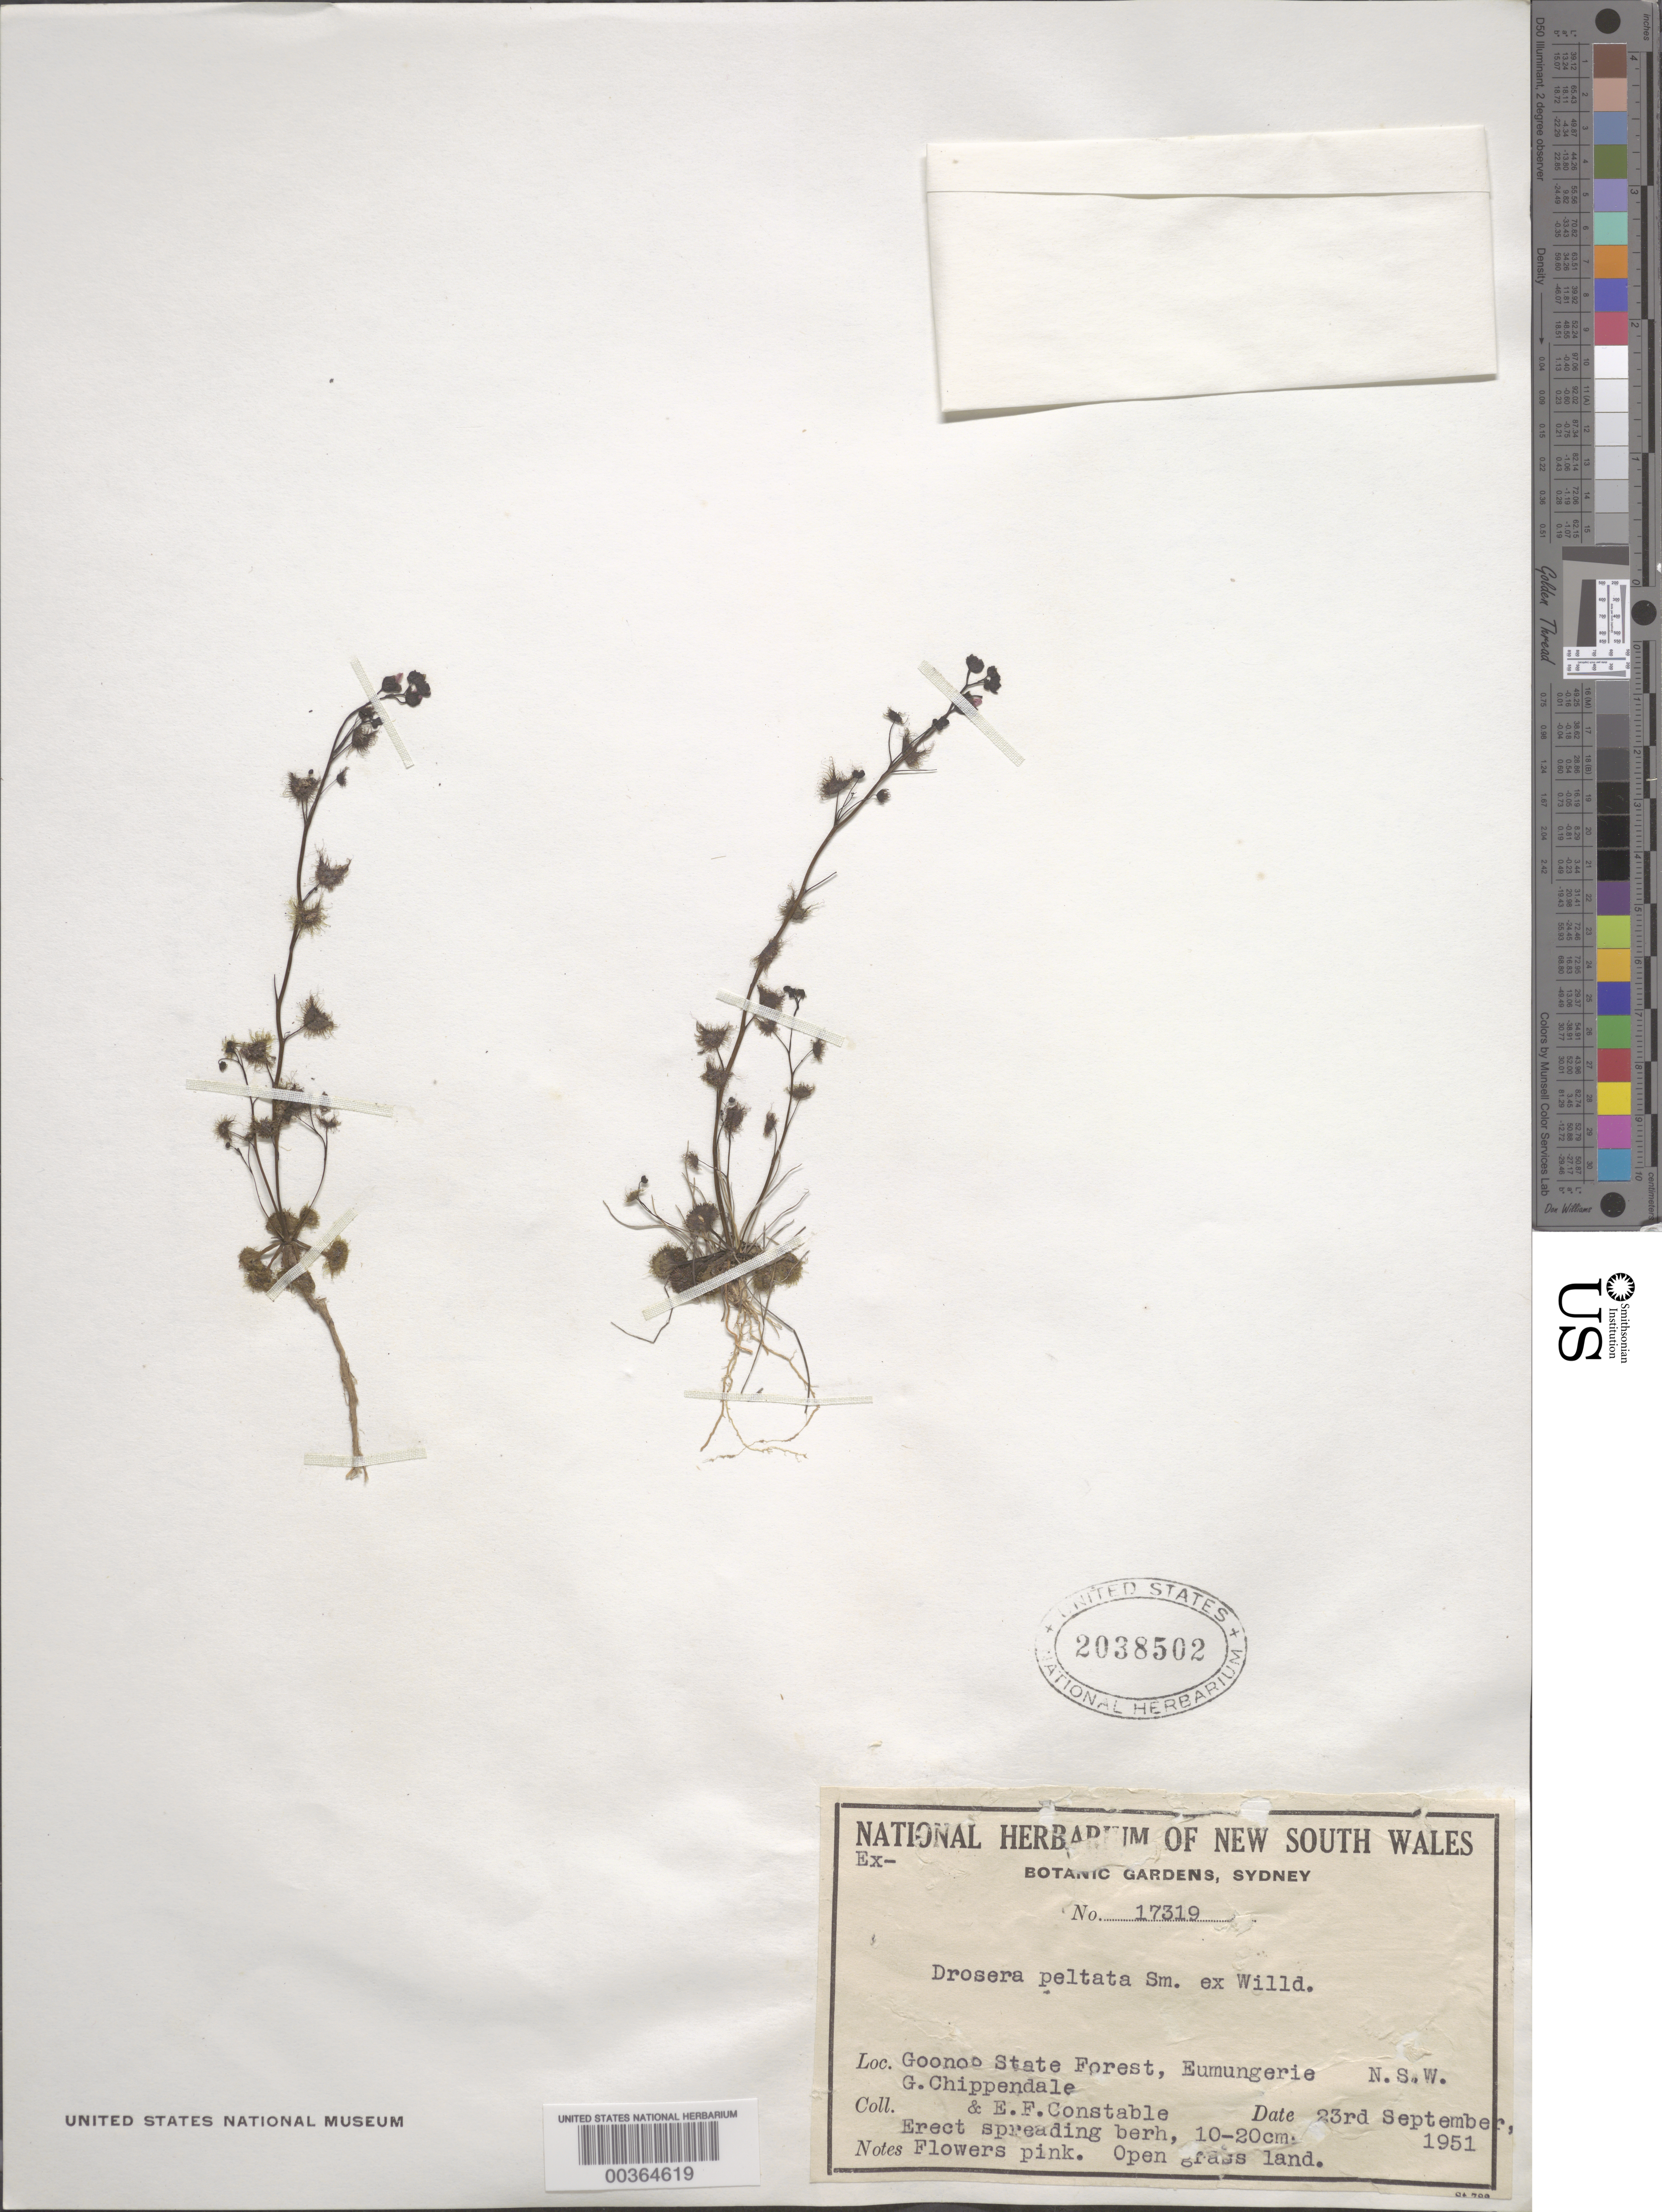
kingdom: Plantae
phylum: Tracheophyta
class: Magnoliopsida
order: Caryophyllales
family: Droseraceae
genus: Drosera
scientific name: Drosera peltata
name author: Sm. ex Willd.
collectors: G. Chippendale & E. F. Constable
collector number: Herb. Nsw 17319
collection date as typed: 23 Sep 1951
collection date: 1951-09-23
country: Australia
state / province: New South Wales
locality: Goonoo state forest, eumungerie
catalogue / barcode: US 2038502